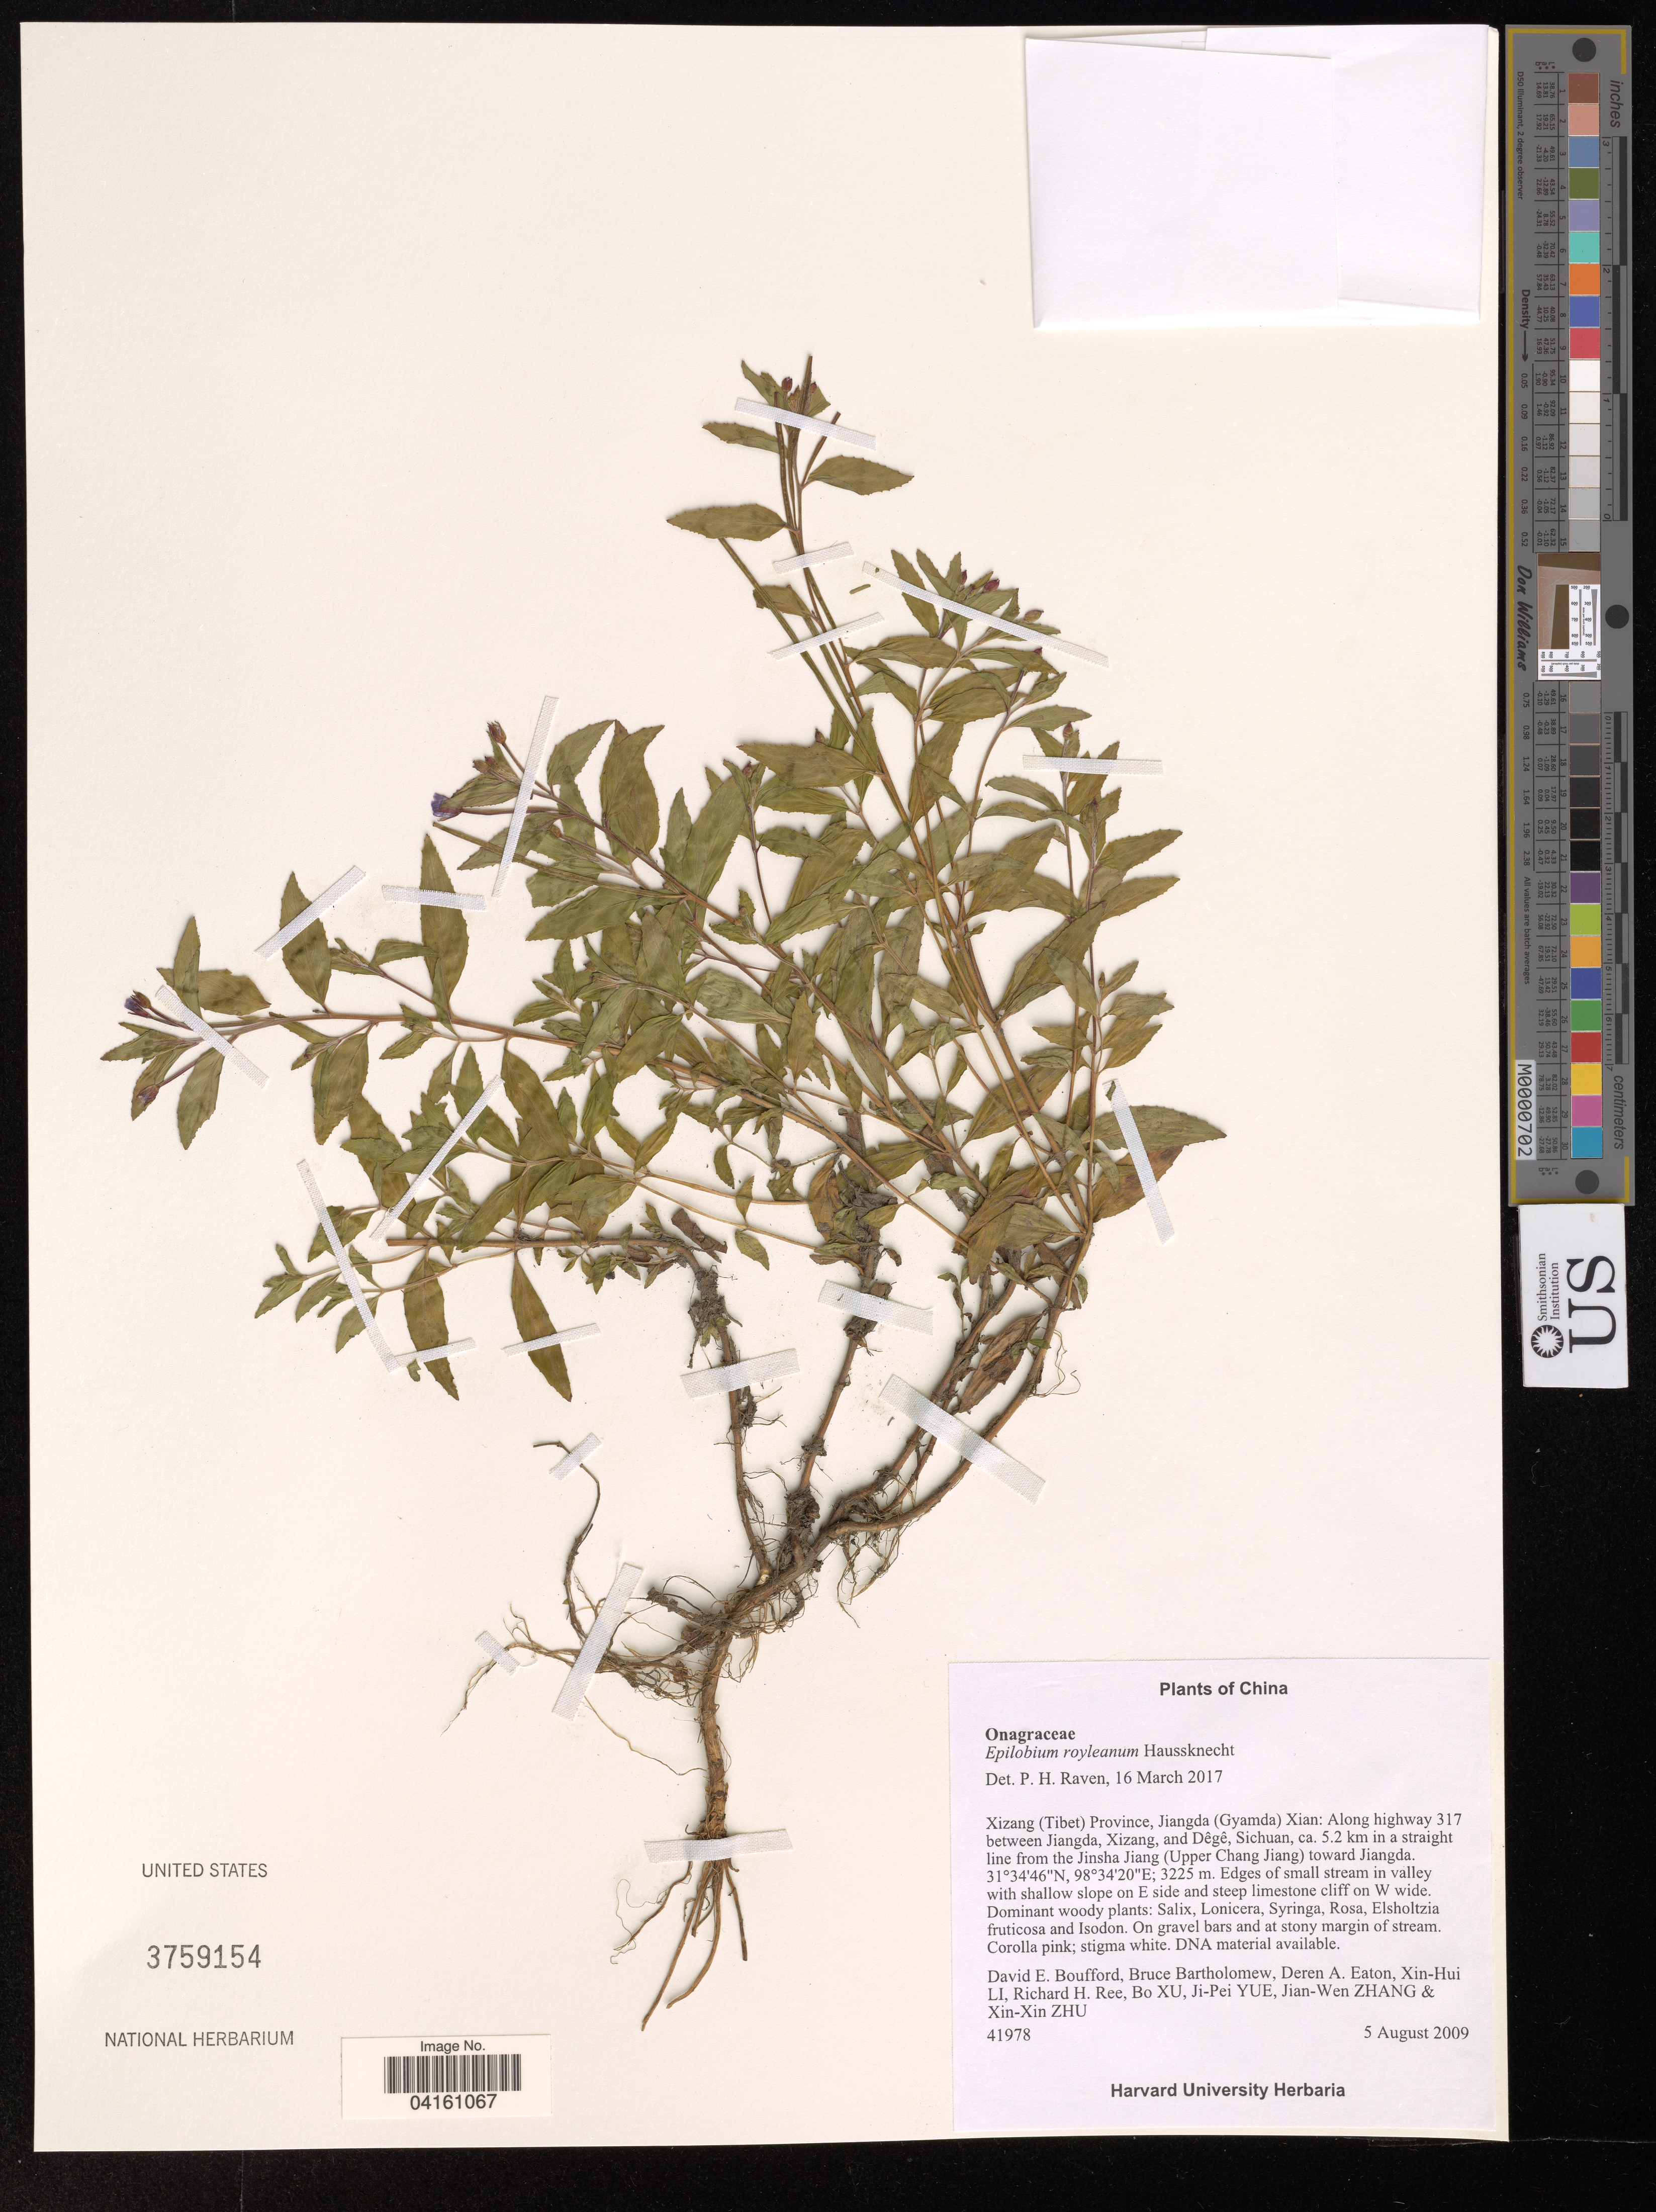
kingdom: Plantae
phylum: Tracheophyta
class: Magnoliopsida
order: Myrtales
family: Onagraceae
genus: Epilobium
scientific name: Epilobium royleanum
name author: Hausskn.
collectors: D. E. Boufford, B. Bartholomew, D. Eaton & et al.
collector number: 41978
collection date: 2009-08-05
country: China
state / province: Xizang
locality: (Tibet) Province, Jiangda (Gyamda) Xian: Along highway 317 between Jiangda, and Dêgê, Sichuan, ca. 5.2 km in a straight line from the Jinsha Jiang (Upper Chang Jiang) toward Jiangda. Edges of small stream in valley with shallow slope on E side and steep limestone cliff on W wide.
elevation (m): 3225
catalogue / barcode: US 3759154